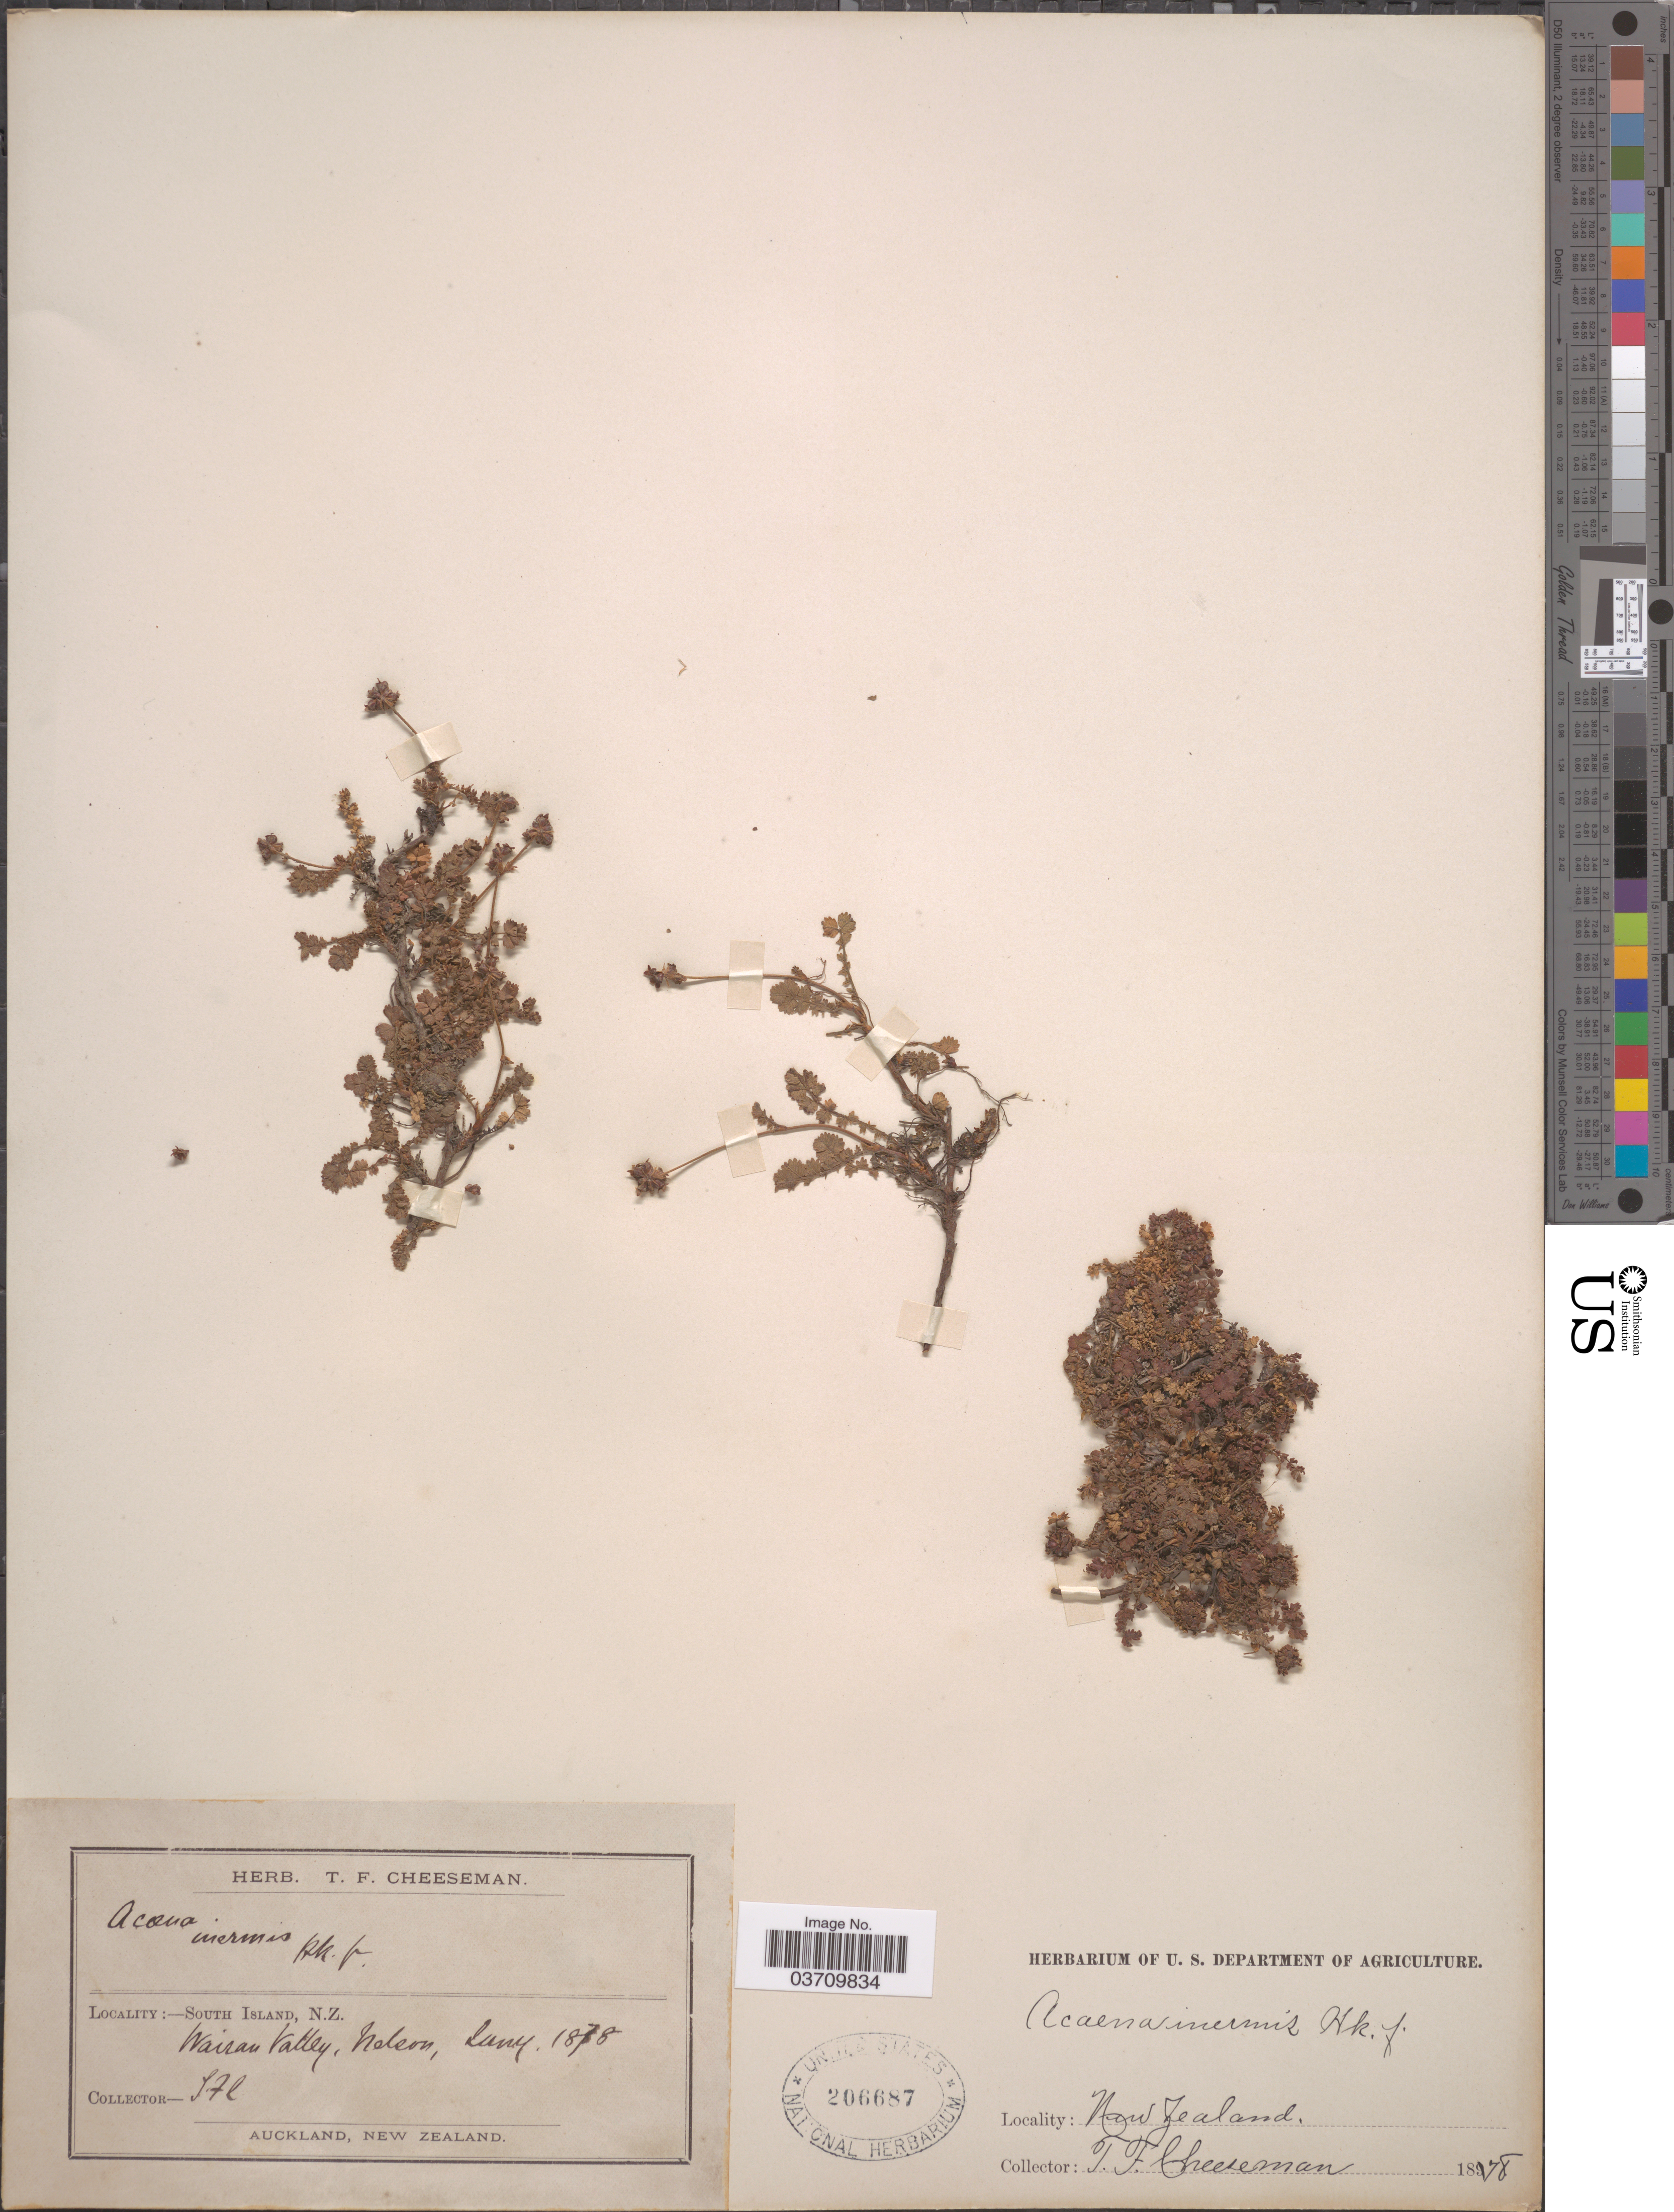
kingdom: Plantae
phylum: Tracheophyta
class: Magnoliopsida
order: Rosales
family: Rosaceae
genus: Acaena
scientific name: Acaena microphylla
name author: Hook. f.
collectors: T. F. Cheeseman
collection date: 1878-01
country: New Zealand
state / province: Nelson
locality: South Island. Wairau Valley.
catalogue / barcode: US 206687